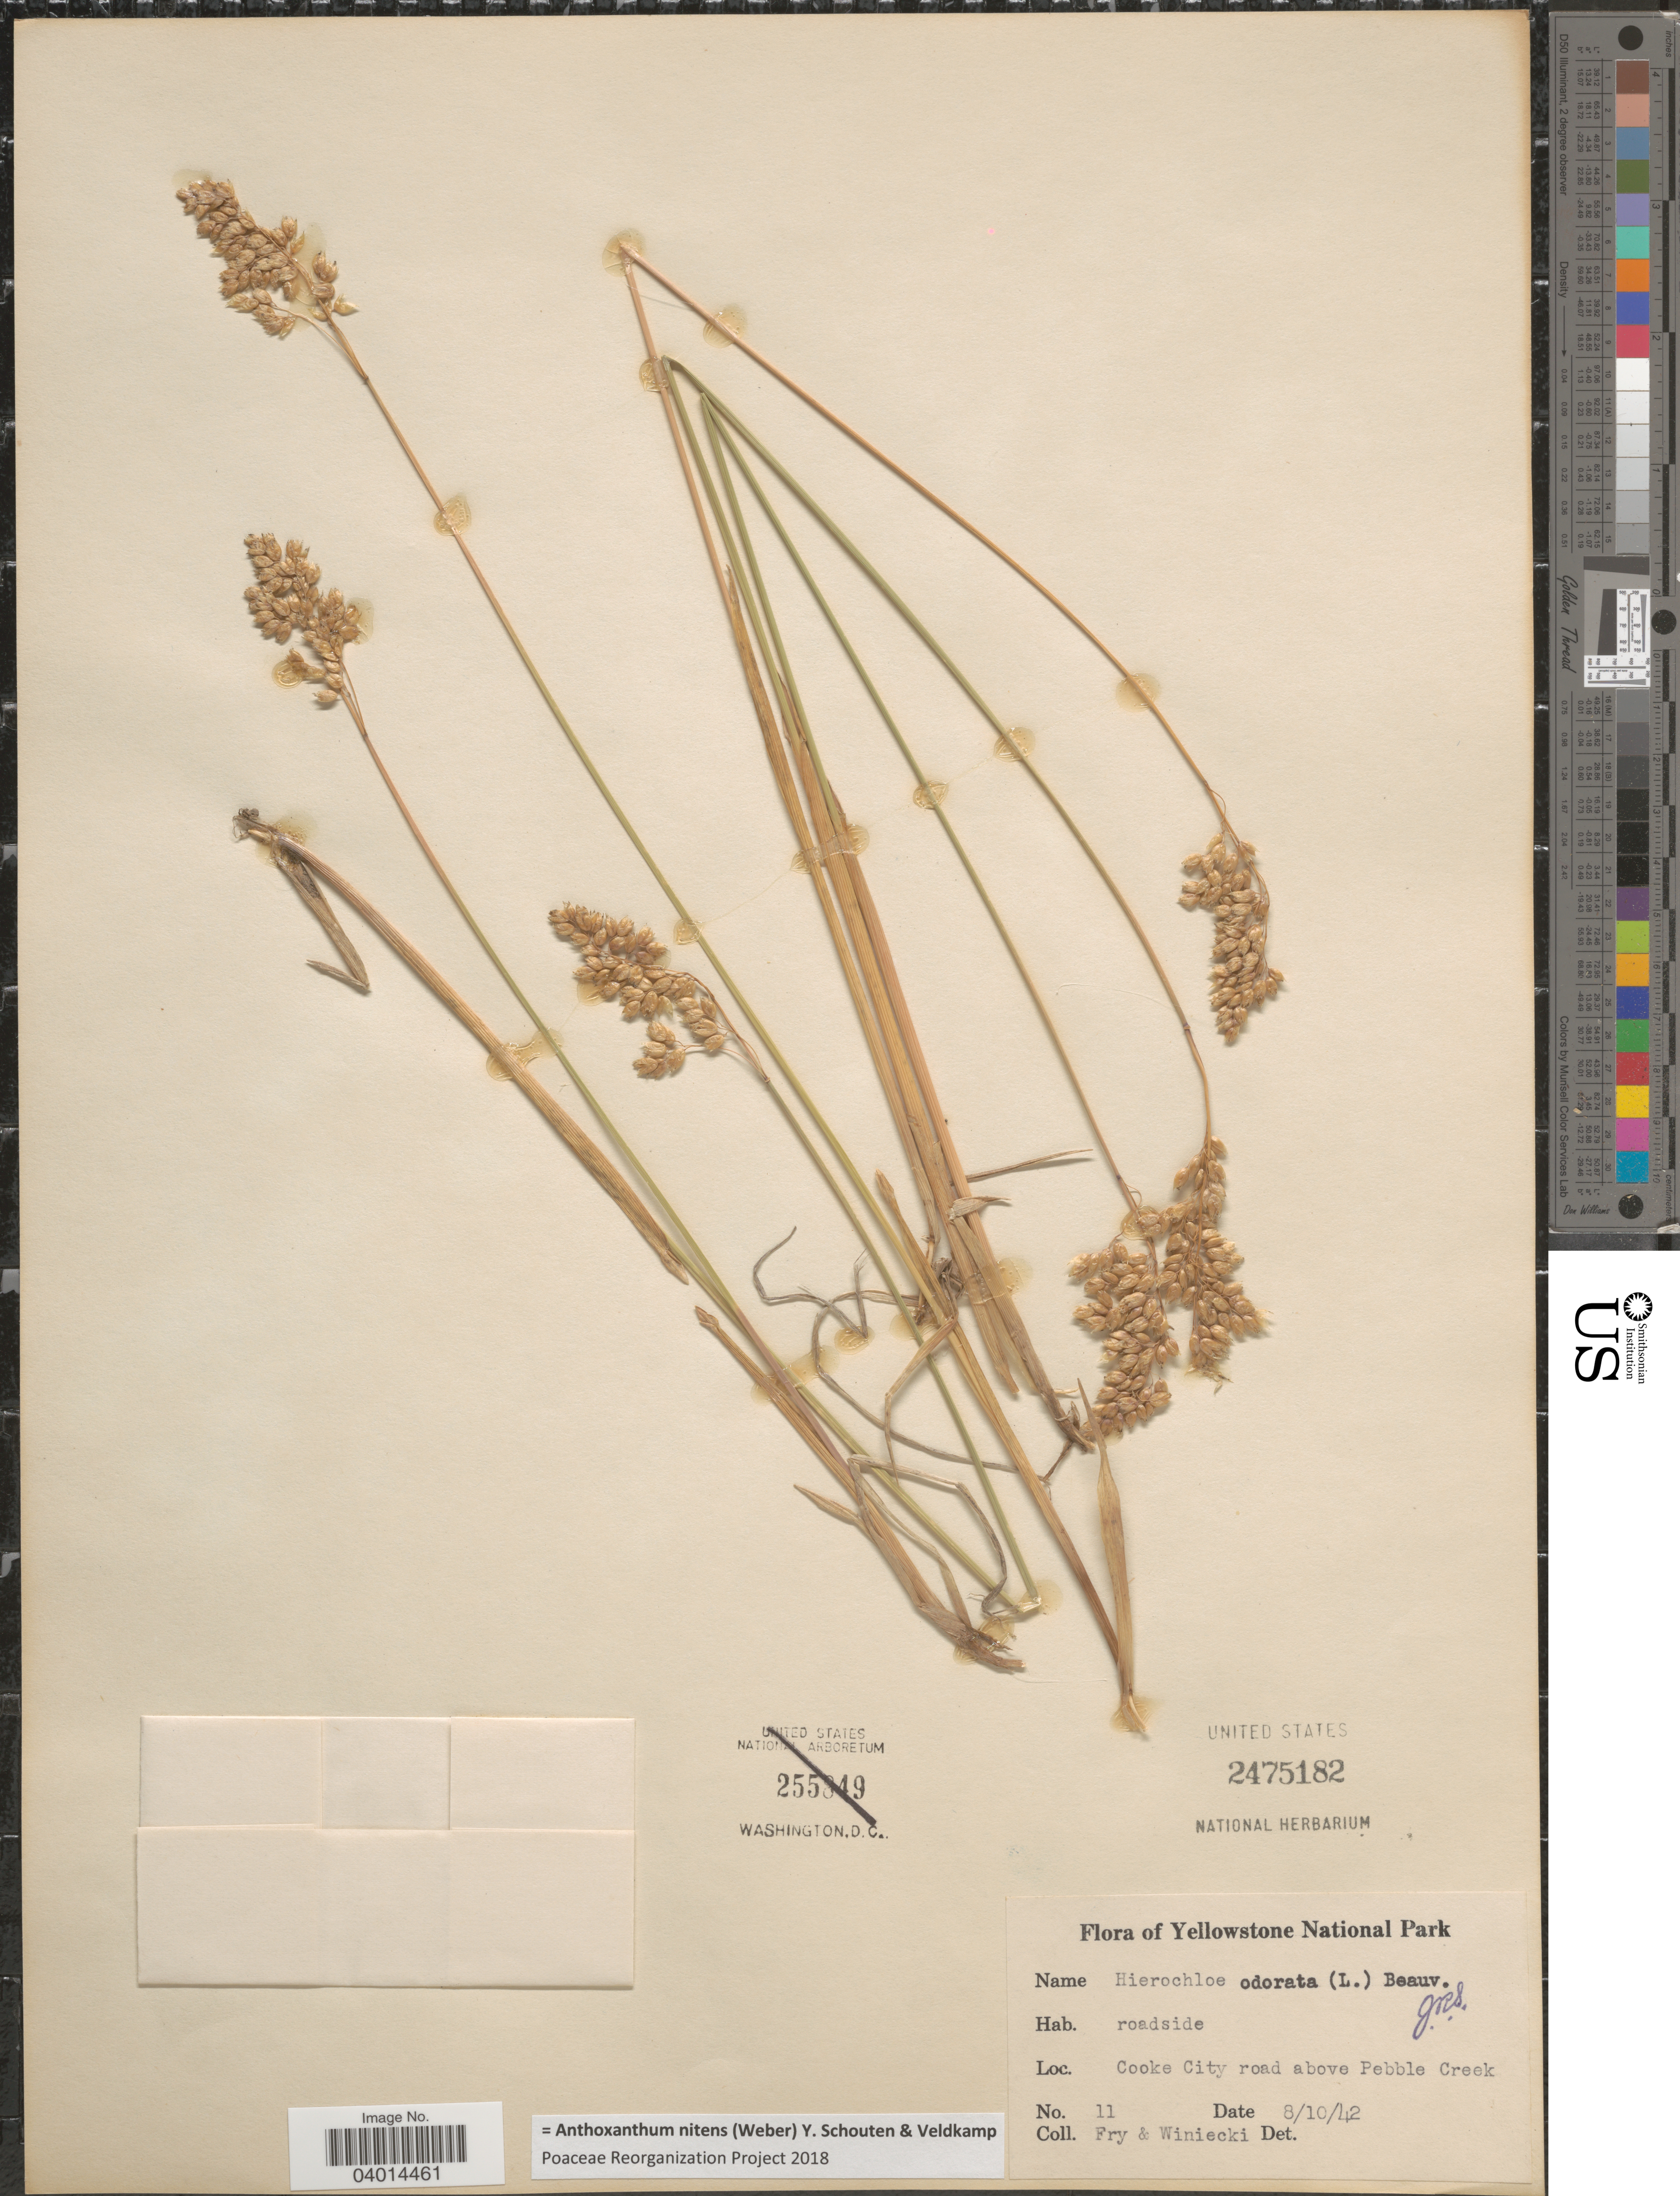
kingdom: Plantae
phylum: Tracheophyta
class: Liliopsida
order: Poales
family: Poaceae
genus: Anthoxanthum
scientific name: Anthoxanthum nitens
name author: (G.H. Weber) R.T.A. Schouten & Veldkamp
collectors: -. Fry & Winiecki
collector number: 11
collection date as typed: Transcribed d/m/y: 10/8/42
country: United States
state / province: Wyoming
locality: Yellowstone National Park. Cooke City road above Pebble Creek.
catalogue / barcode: US 2475182